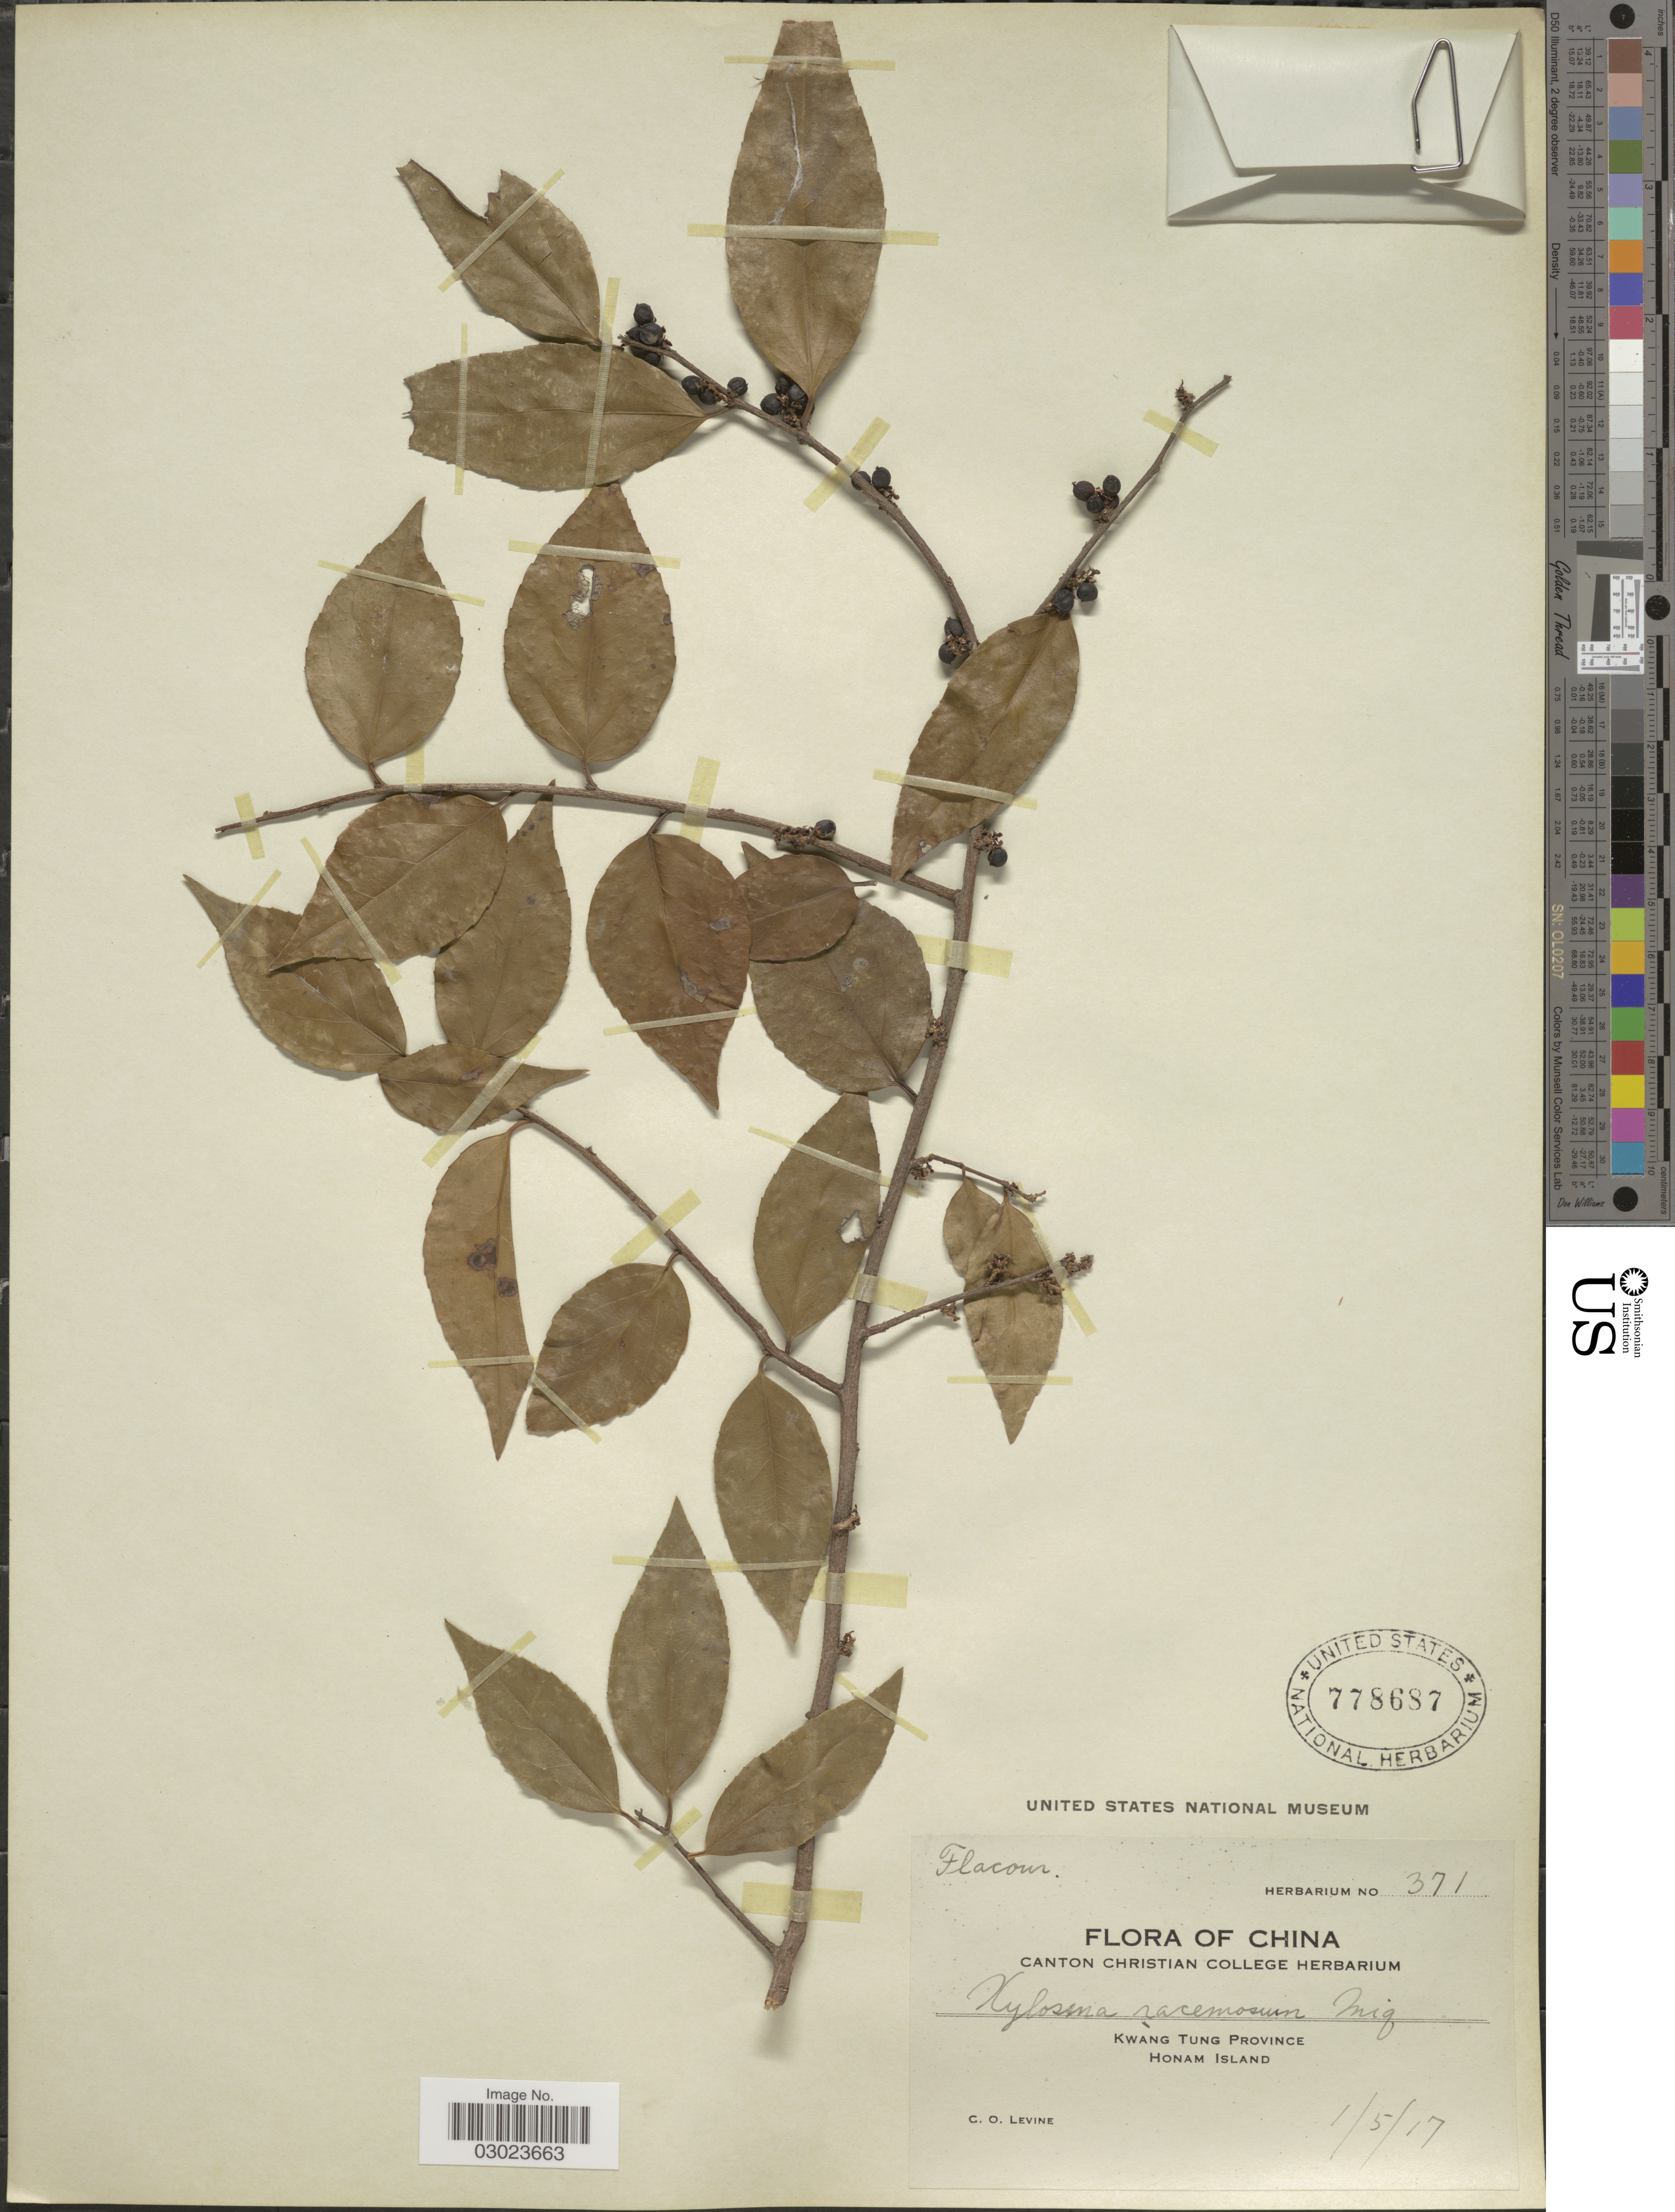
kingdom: Plantae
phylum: Tracheophyta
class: Magnoliopsida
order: Malpighiales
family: Salicaceae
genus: Xylosma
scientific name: Xylosma congesta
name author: (Lour.) Merr.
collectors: C. O. Levine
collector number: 371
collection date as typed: Transcribed d/m/y: 1/5/17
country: China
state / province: Guangdong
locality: Kwang Tung Province, Honam Island.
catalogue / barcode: US 778687